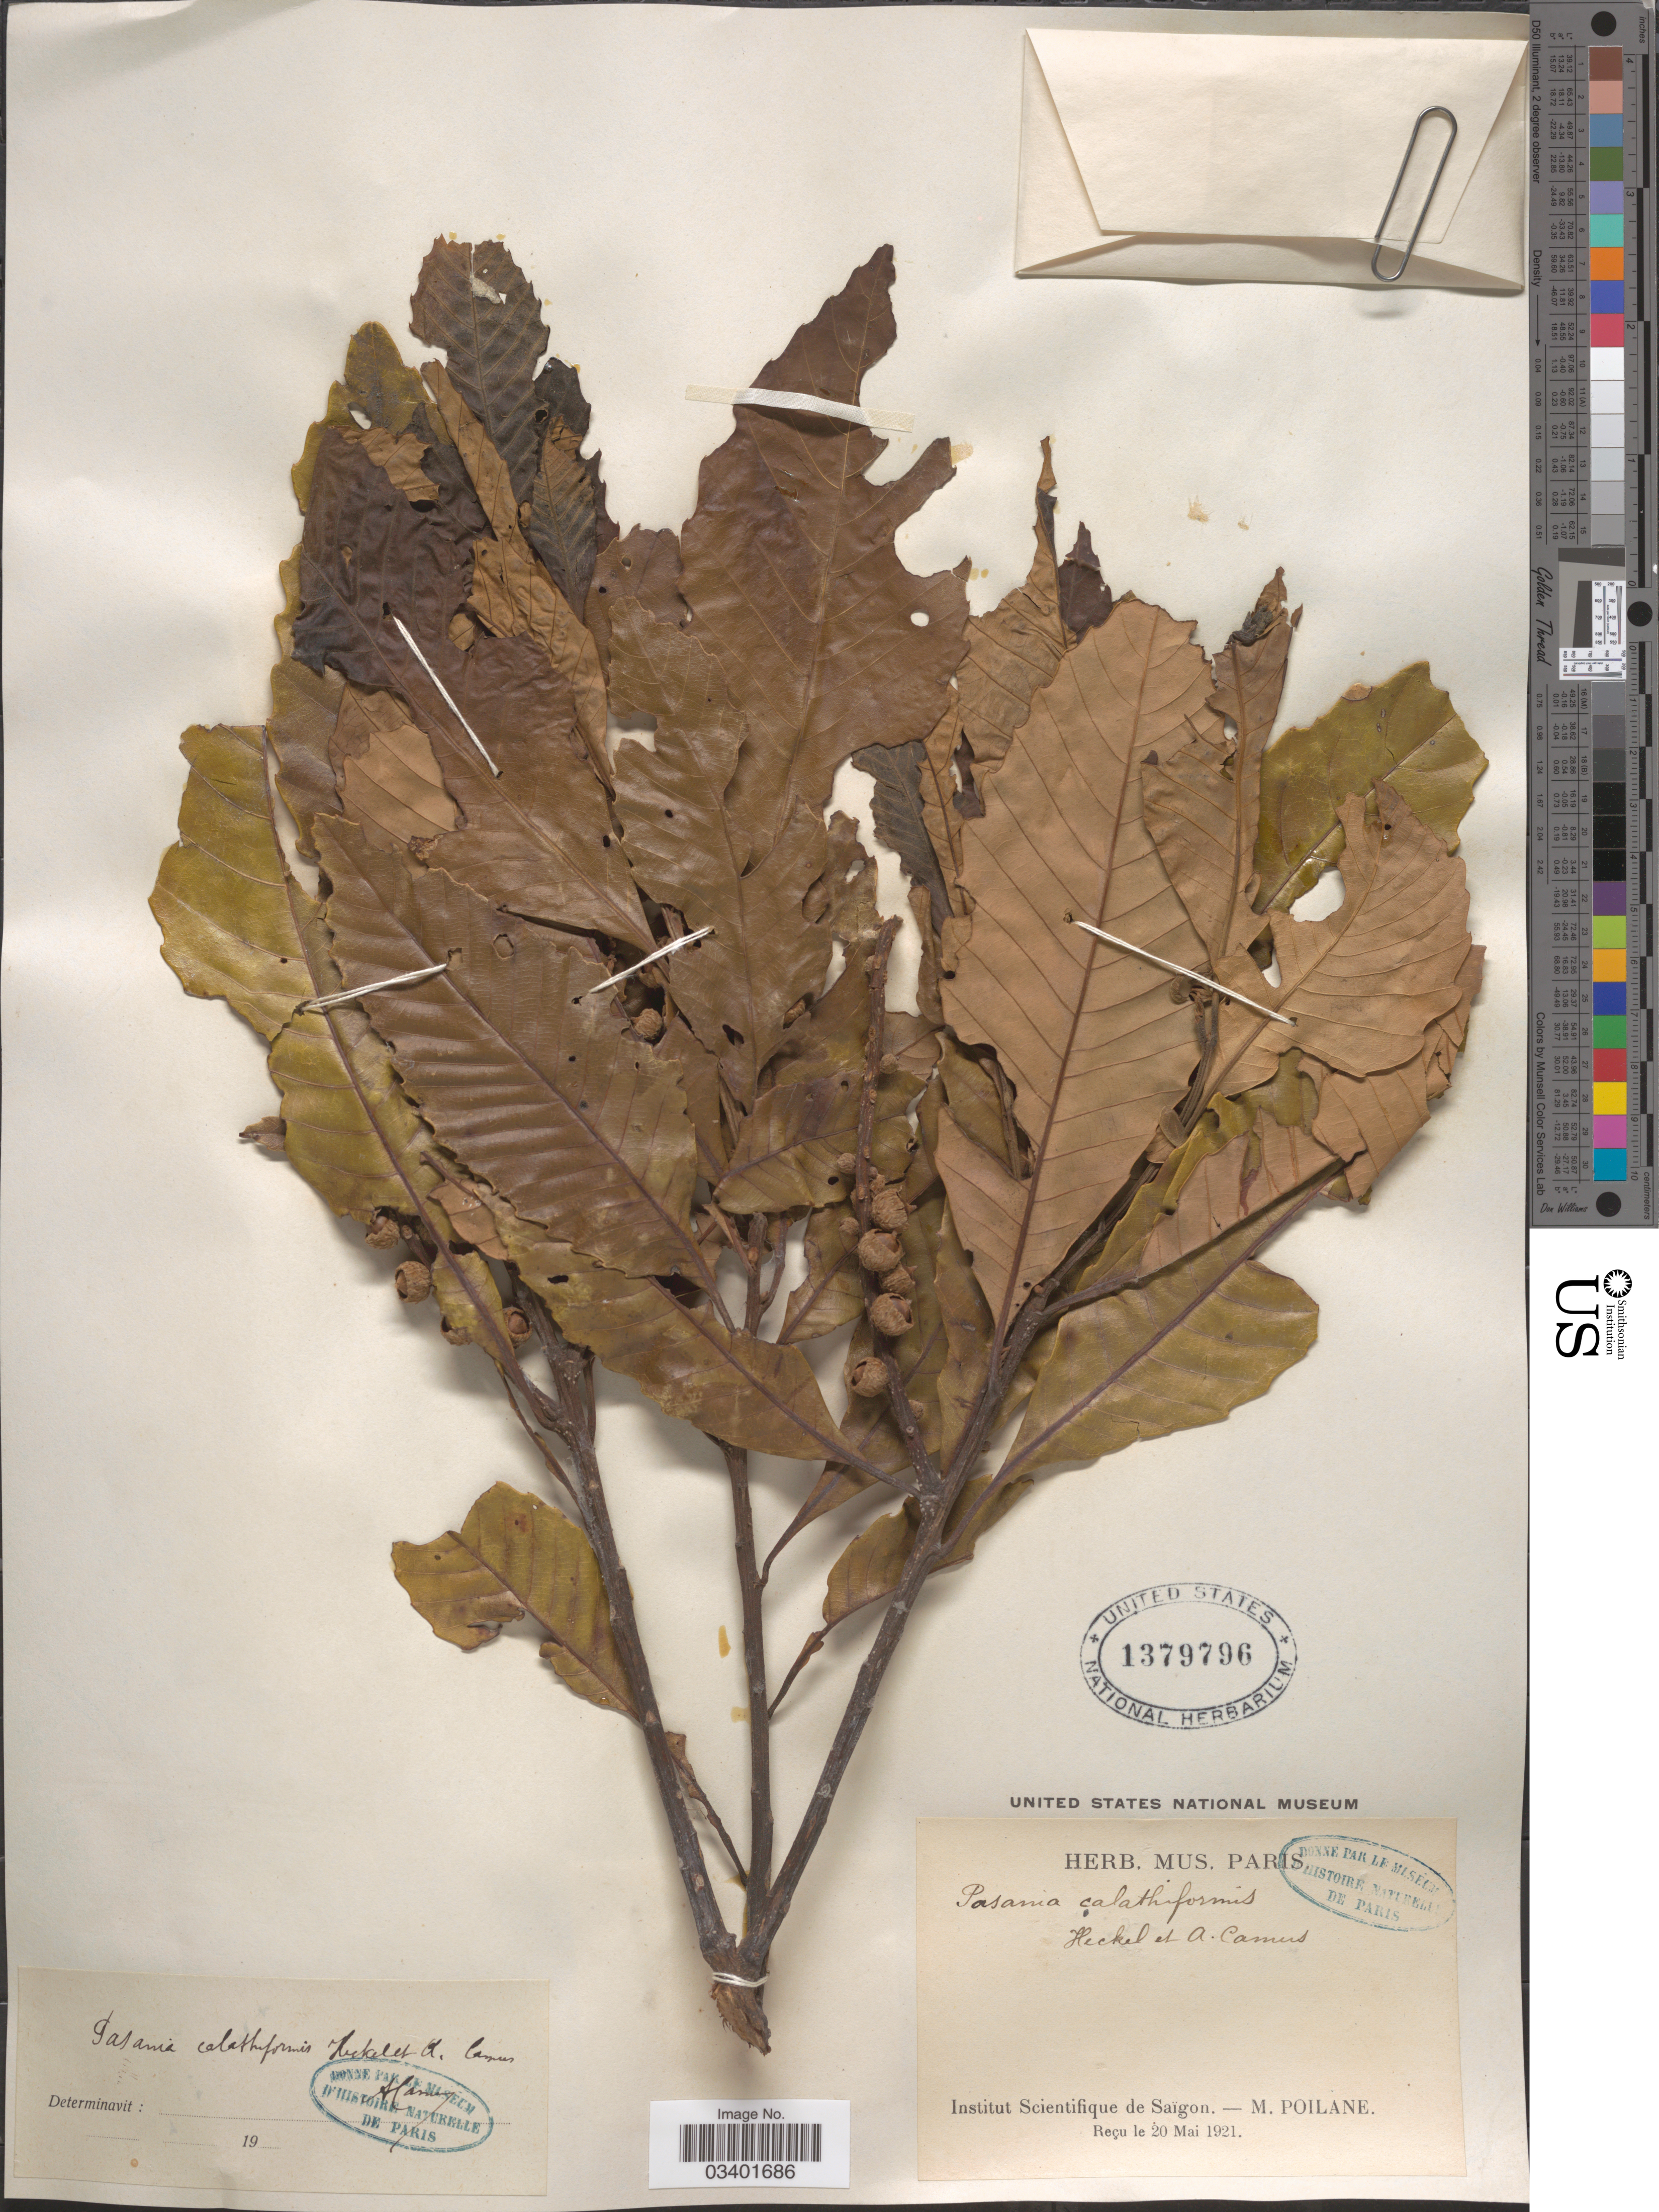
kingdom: Plantae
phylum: Tracheophyta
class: Magnoliopsida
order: Fagales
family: Fagaceae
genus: Lithocarpus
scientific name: Lithocarpus calathiformis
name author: (Skan) A. Camus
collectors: M. Poilane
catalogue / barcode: US 1379796